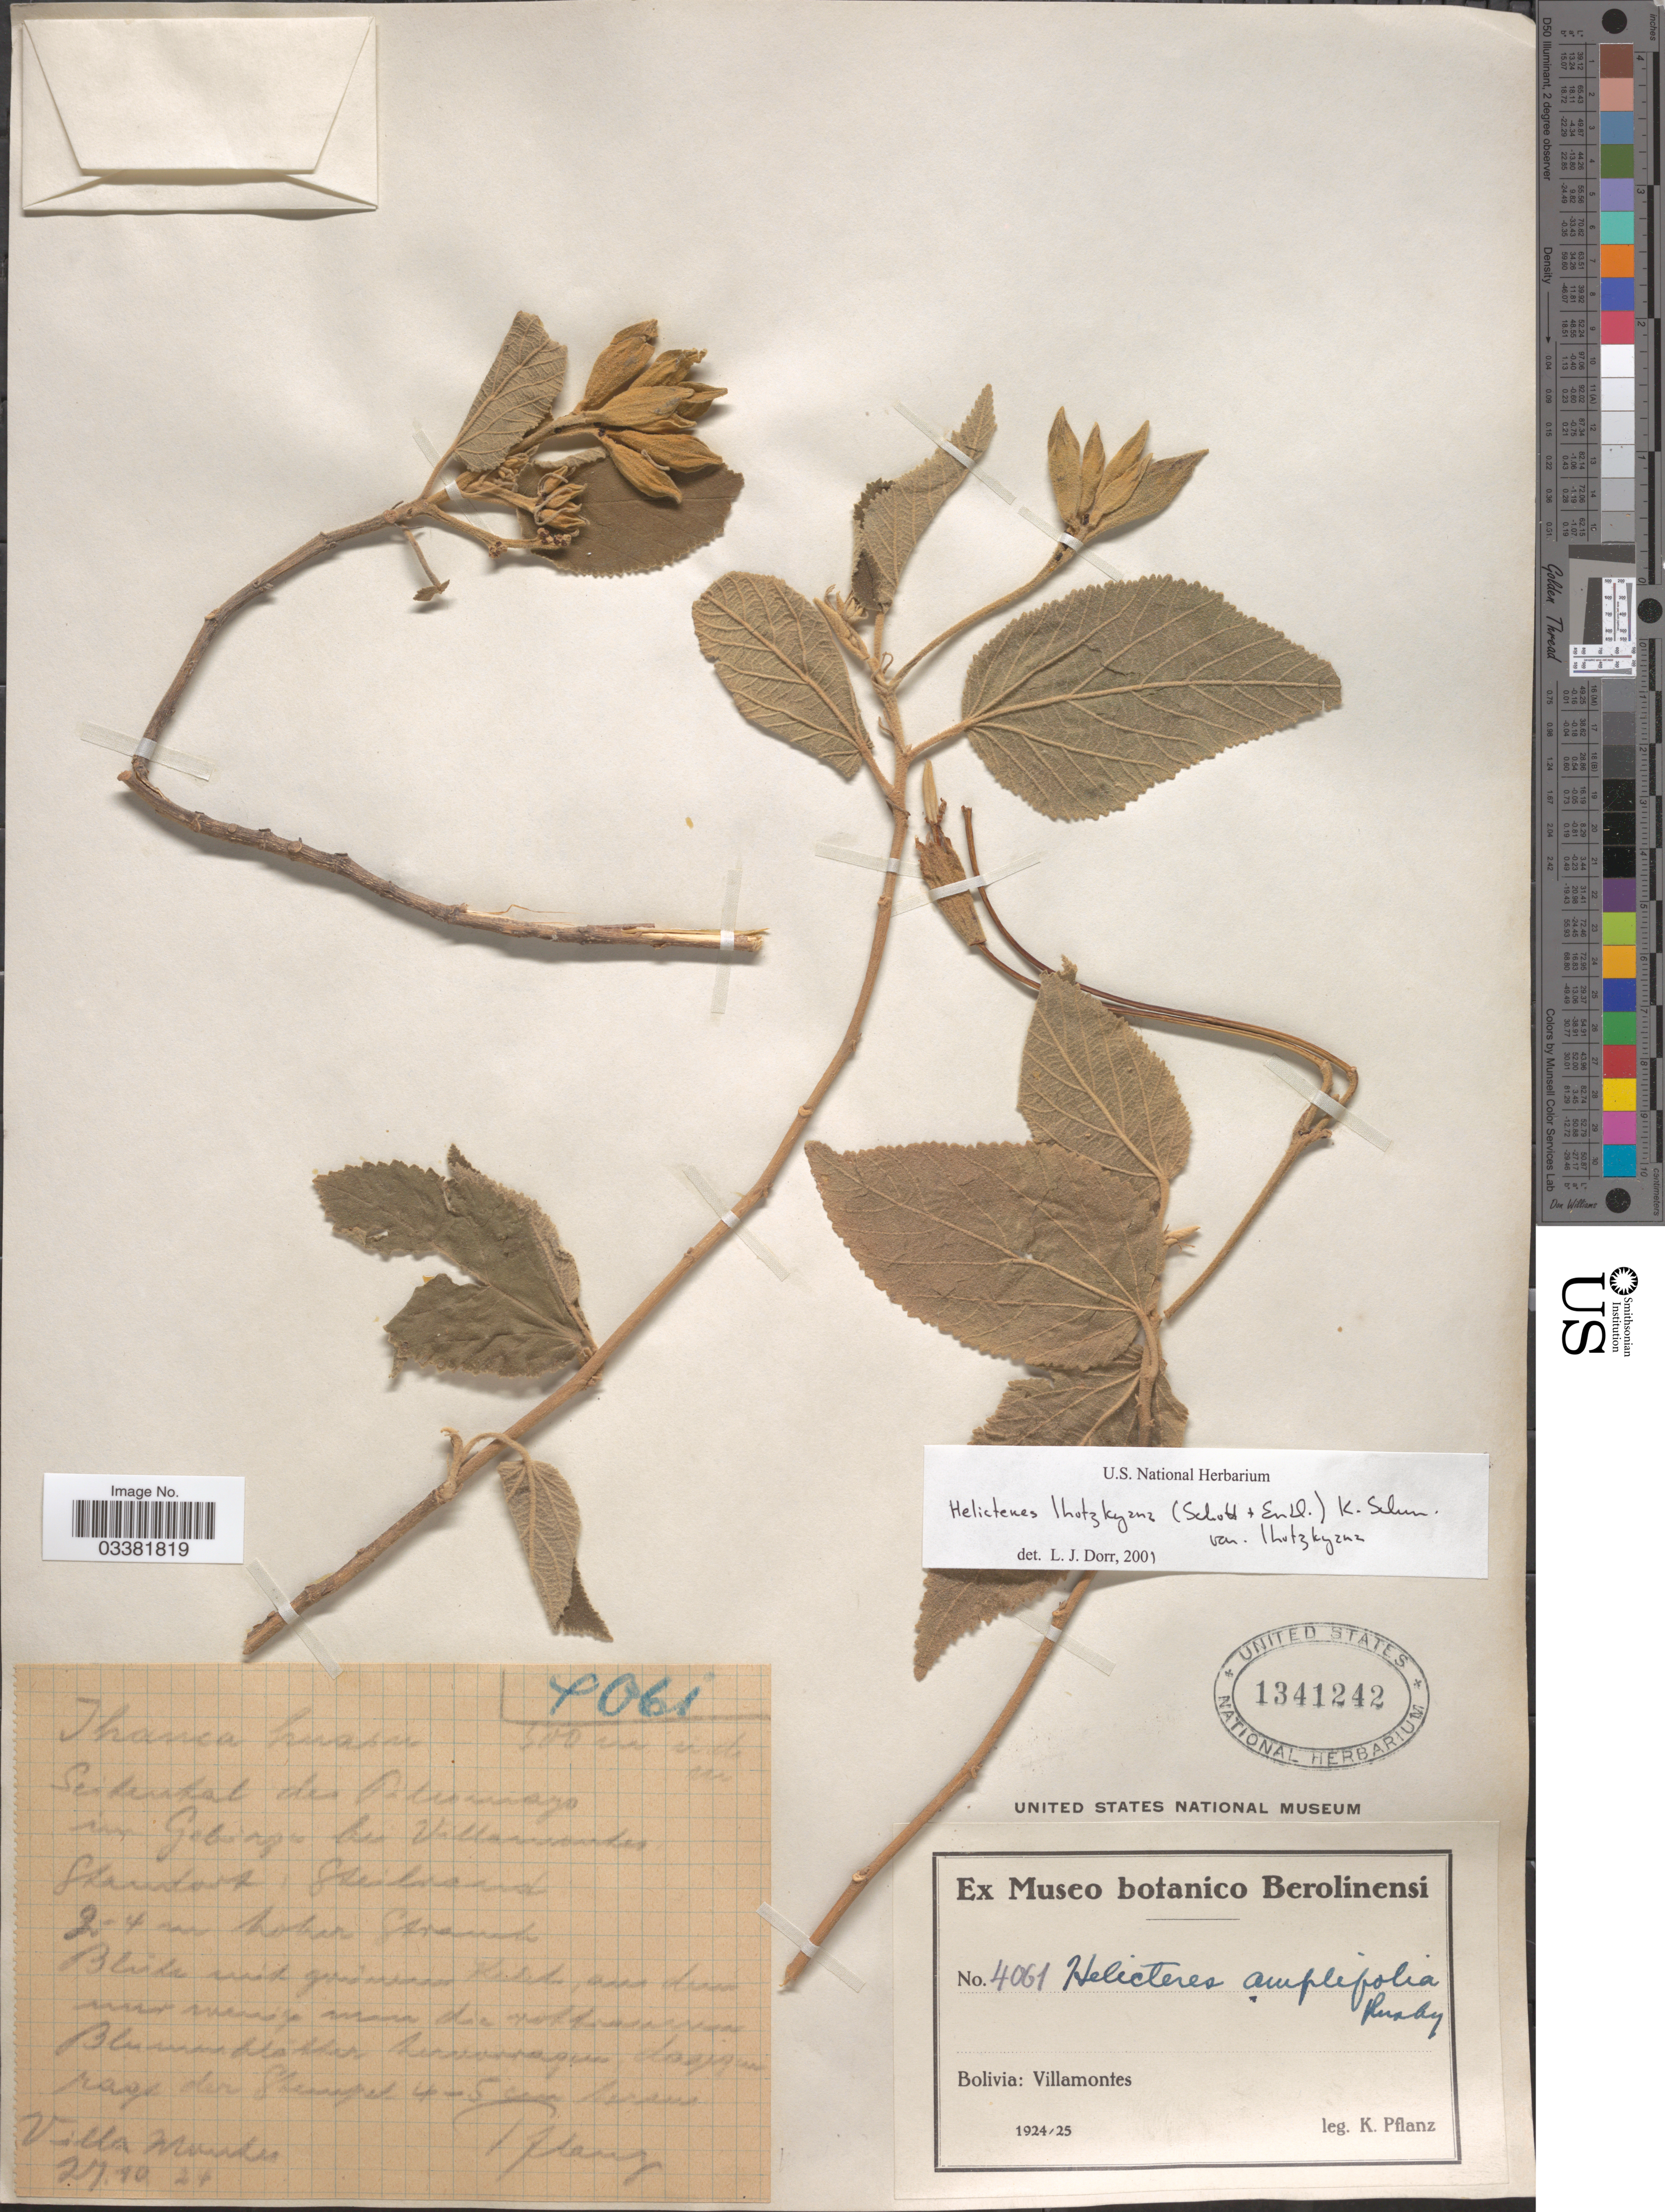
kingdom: Plantae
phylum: Tracheophyta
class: Magnoliopsida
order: Malvales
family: Malvaceae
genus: Helicteres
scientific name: Helicteres lhotzkyana var. lhotzkyana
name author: K. Schum.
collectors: K. Pflanz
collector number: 4061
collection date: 1924-10-27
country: Bolivia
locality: Villamontes.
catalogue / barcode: US 1341242